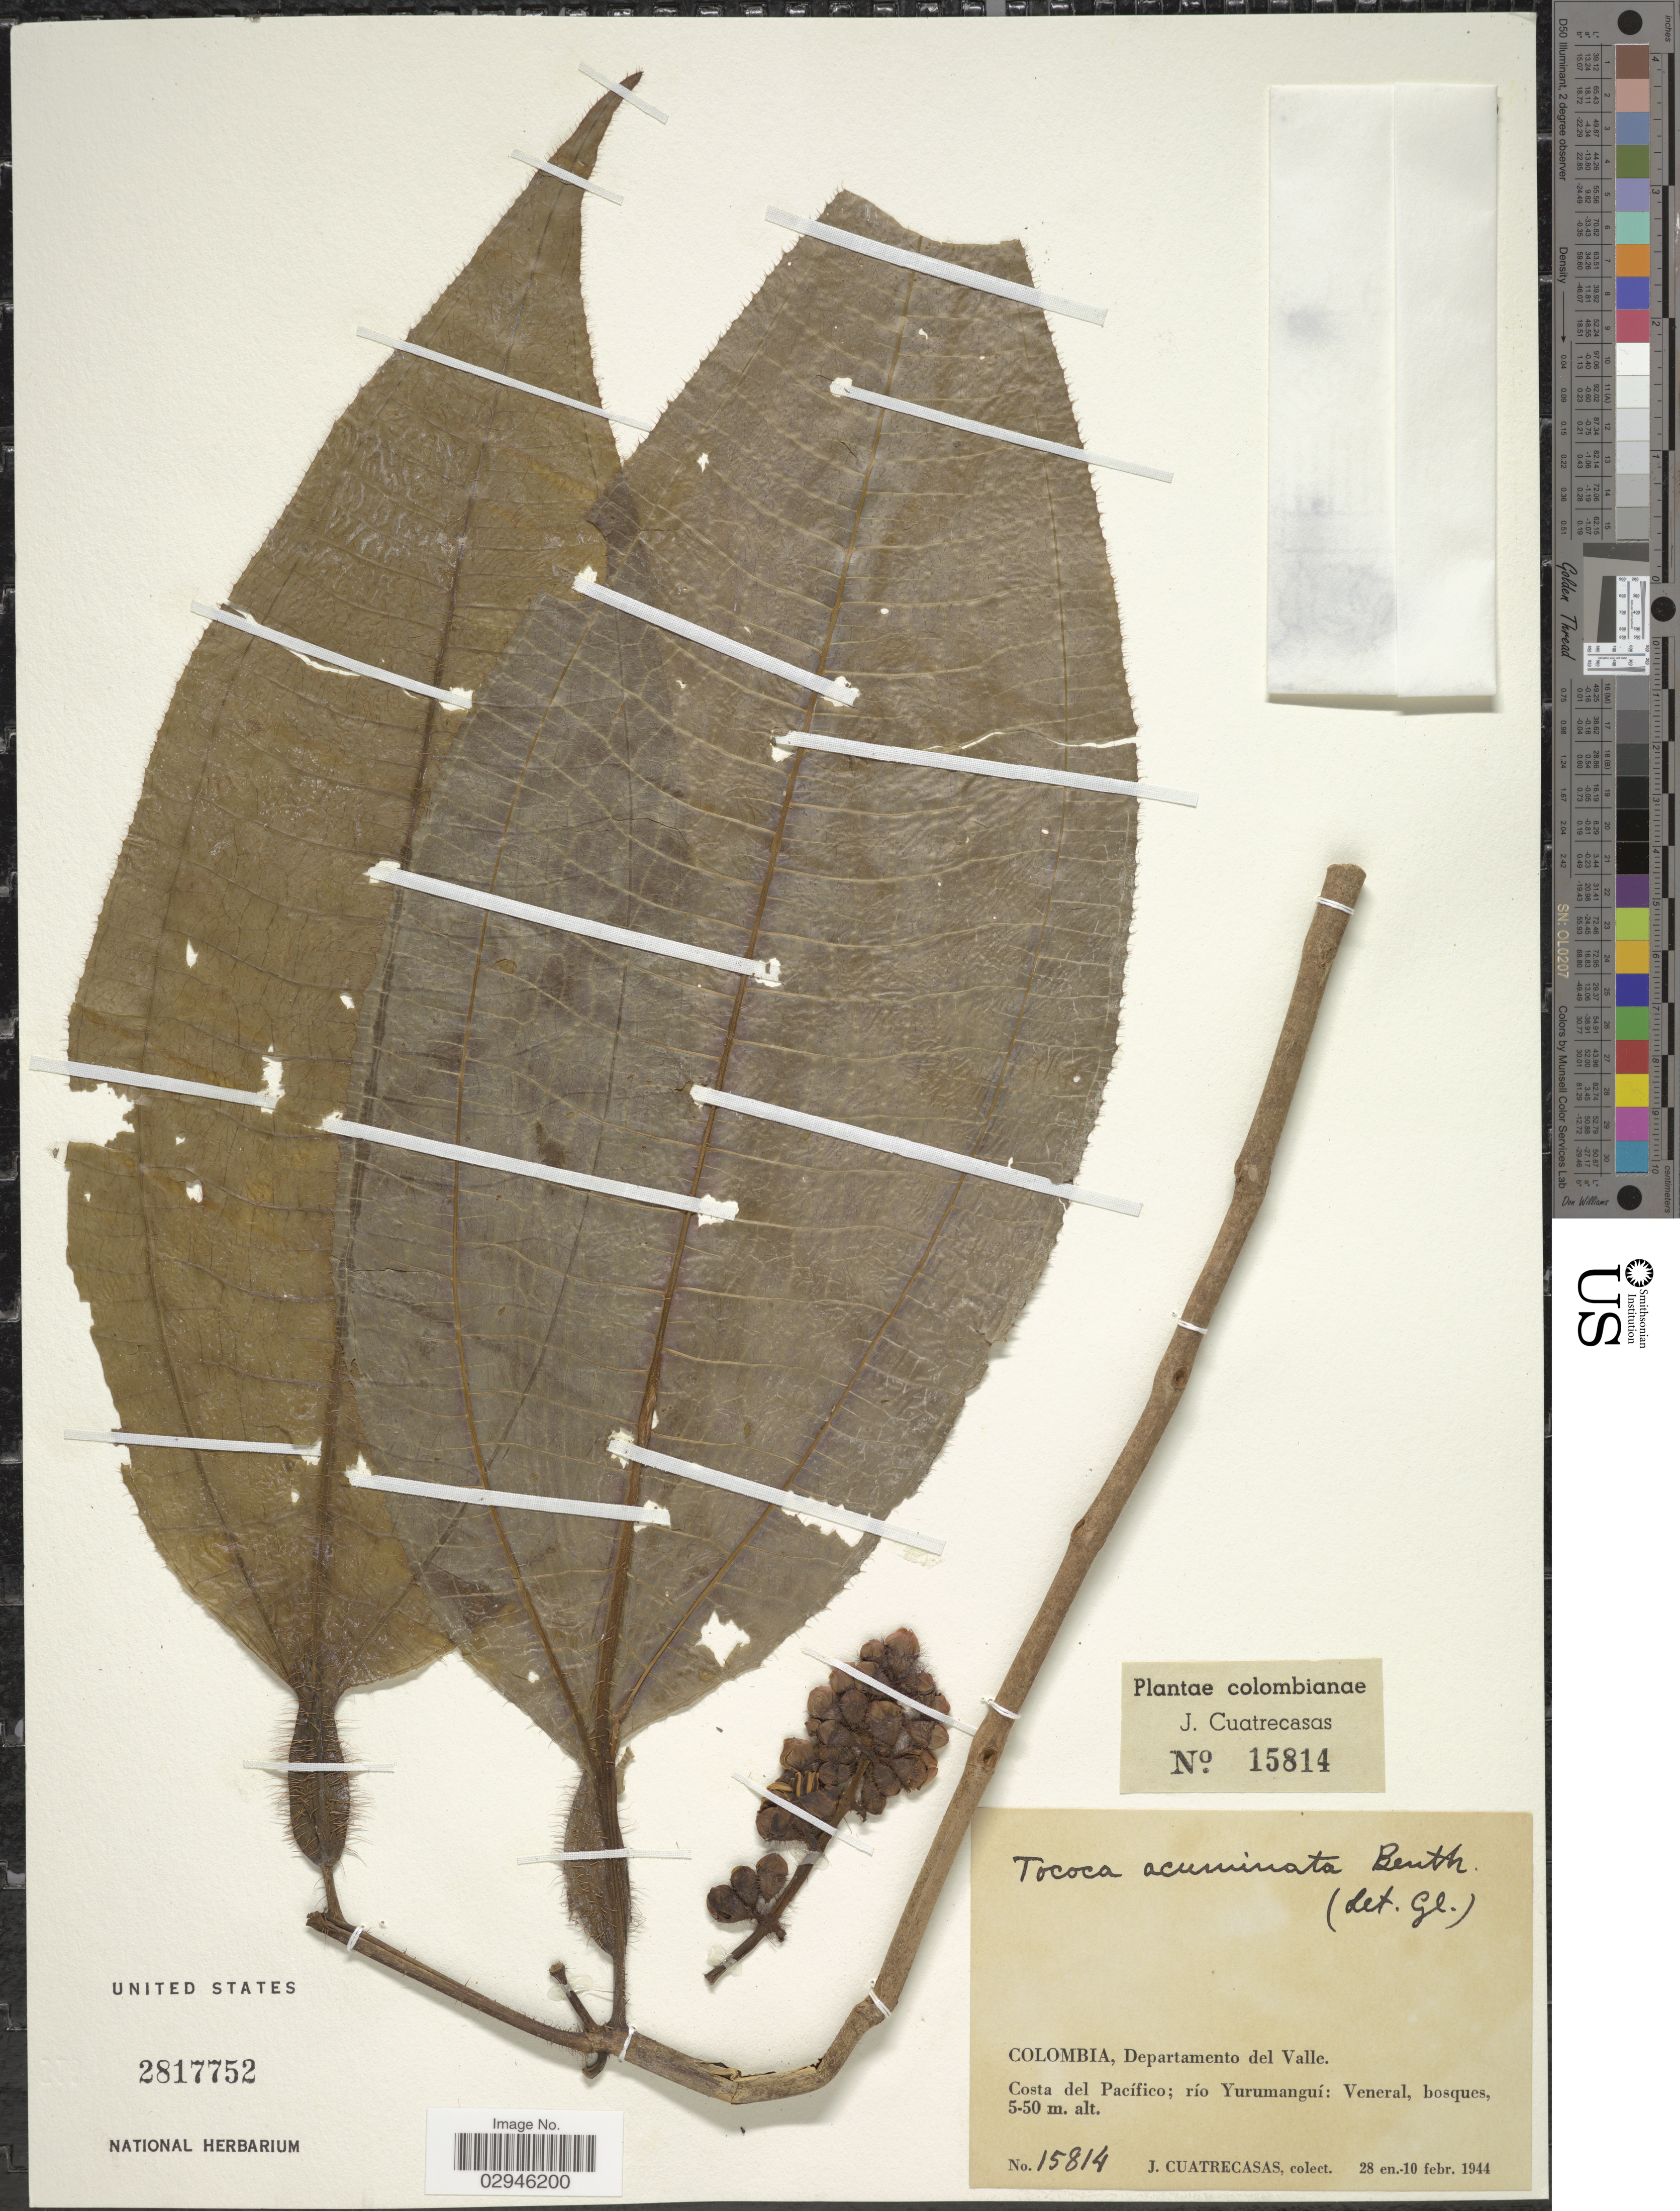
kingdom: Plantae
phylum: Tracheophyta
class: Magnoliopsida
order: Myrtales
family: Melastomataceae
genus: Tococa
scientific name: Tococa acuminata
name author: Benth.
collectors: J. Cuatrecasas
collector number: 15814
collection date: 1944-02-10/1944-02-28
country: Colombia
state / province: Valle del Cauca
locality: Departamento del Valle. Costa del Pacífico: río Yurumanguí: Veneral.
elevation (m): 5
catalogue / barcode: US 2817752